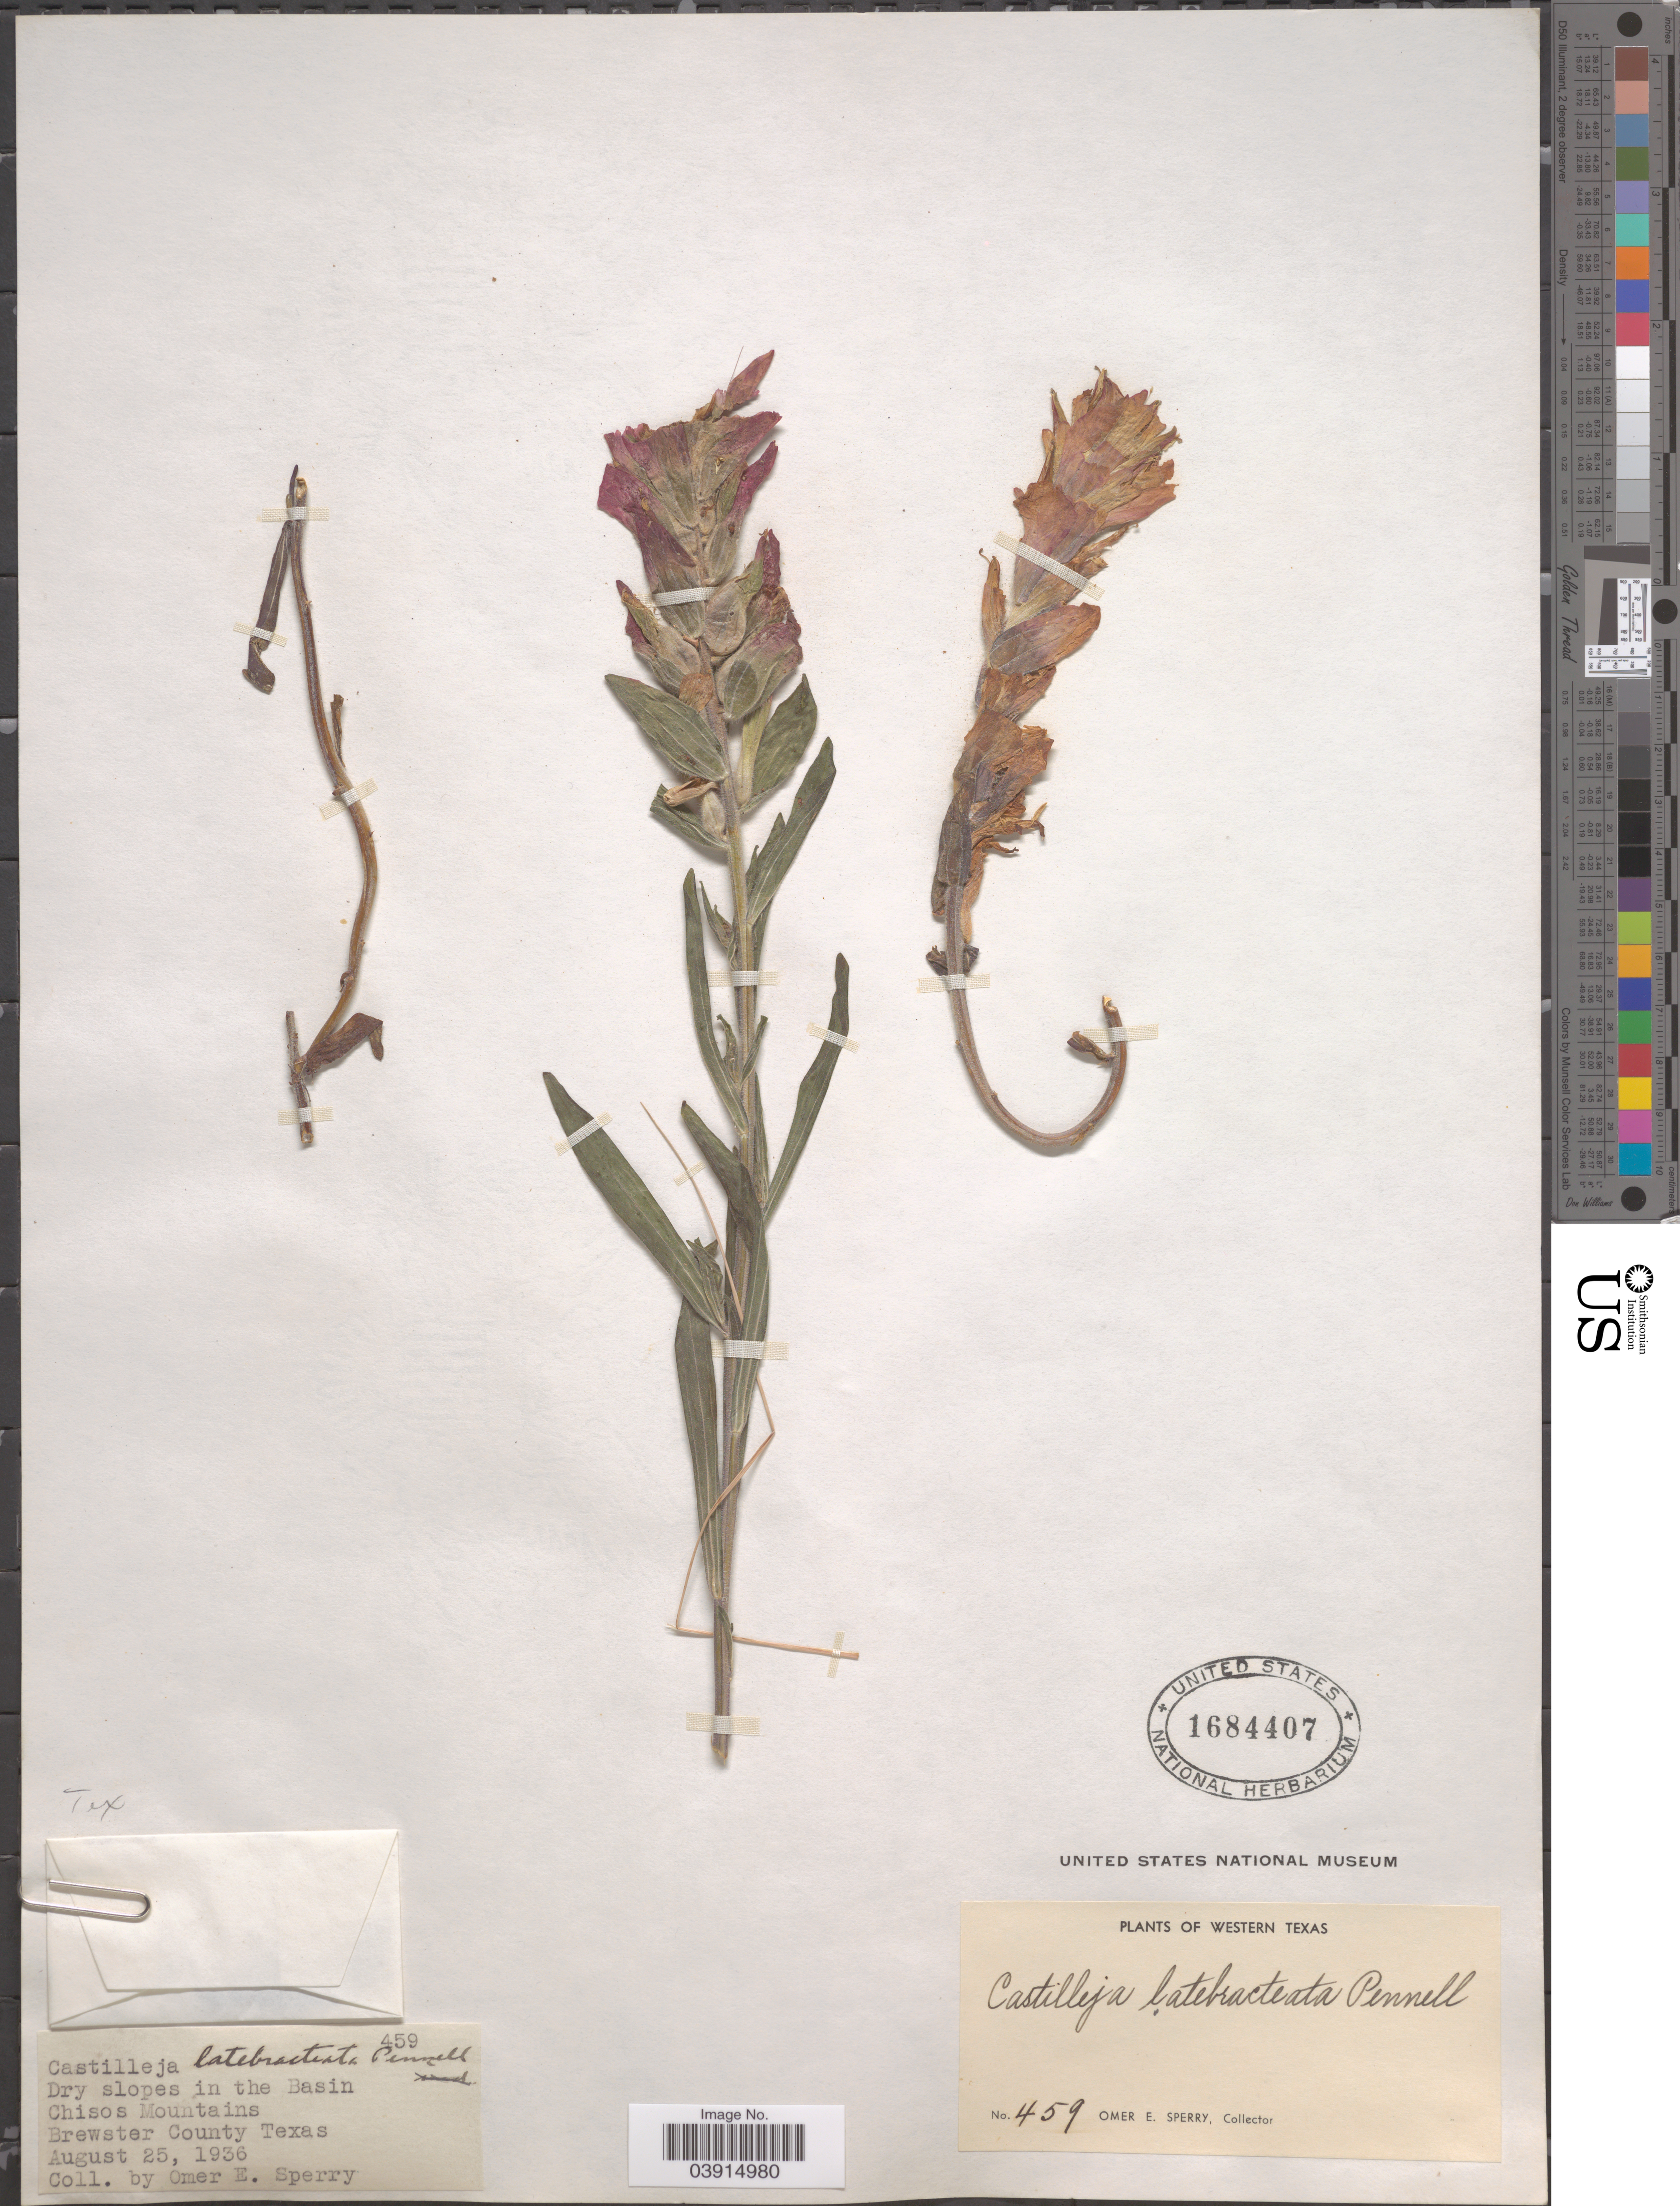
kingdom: Plantae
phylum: Tracheophyta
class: Magnoliopsida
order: Lamiales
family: Orobanchaceae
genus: Castilleja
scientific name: Castilleja sp.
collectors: O. E. Sperry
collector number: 459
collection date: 1936-08-25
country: United States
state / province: Texas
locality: Dry slopes in the Basin Chisos Mountains. Brewster County. Western Texas.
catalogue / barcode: US 1684407